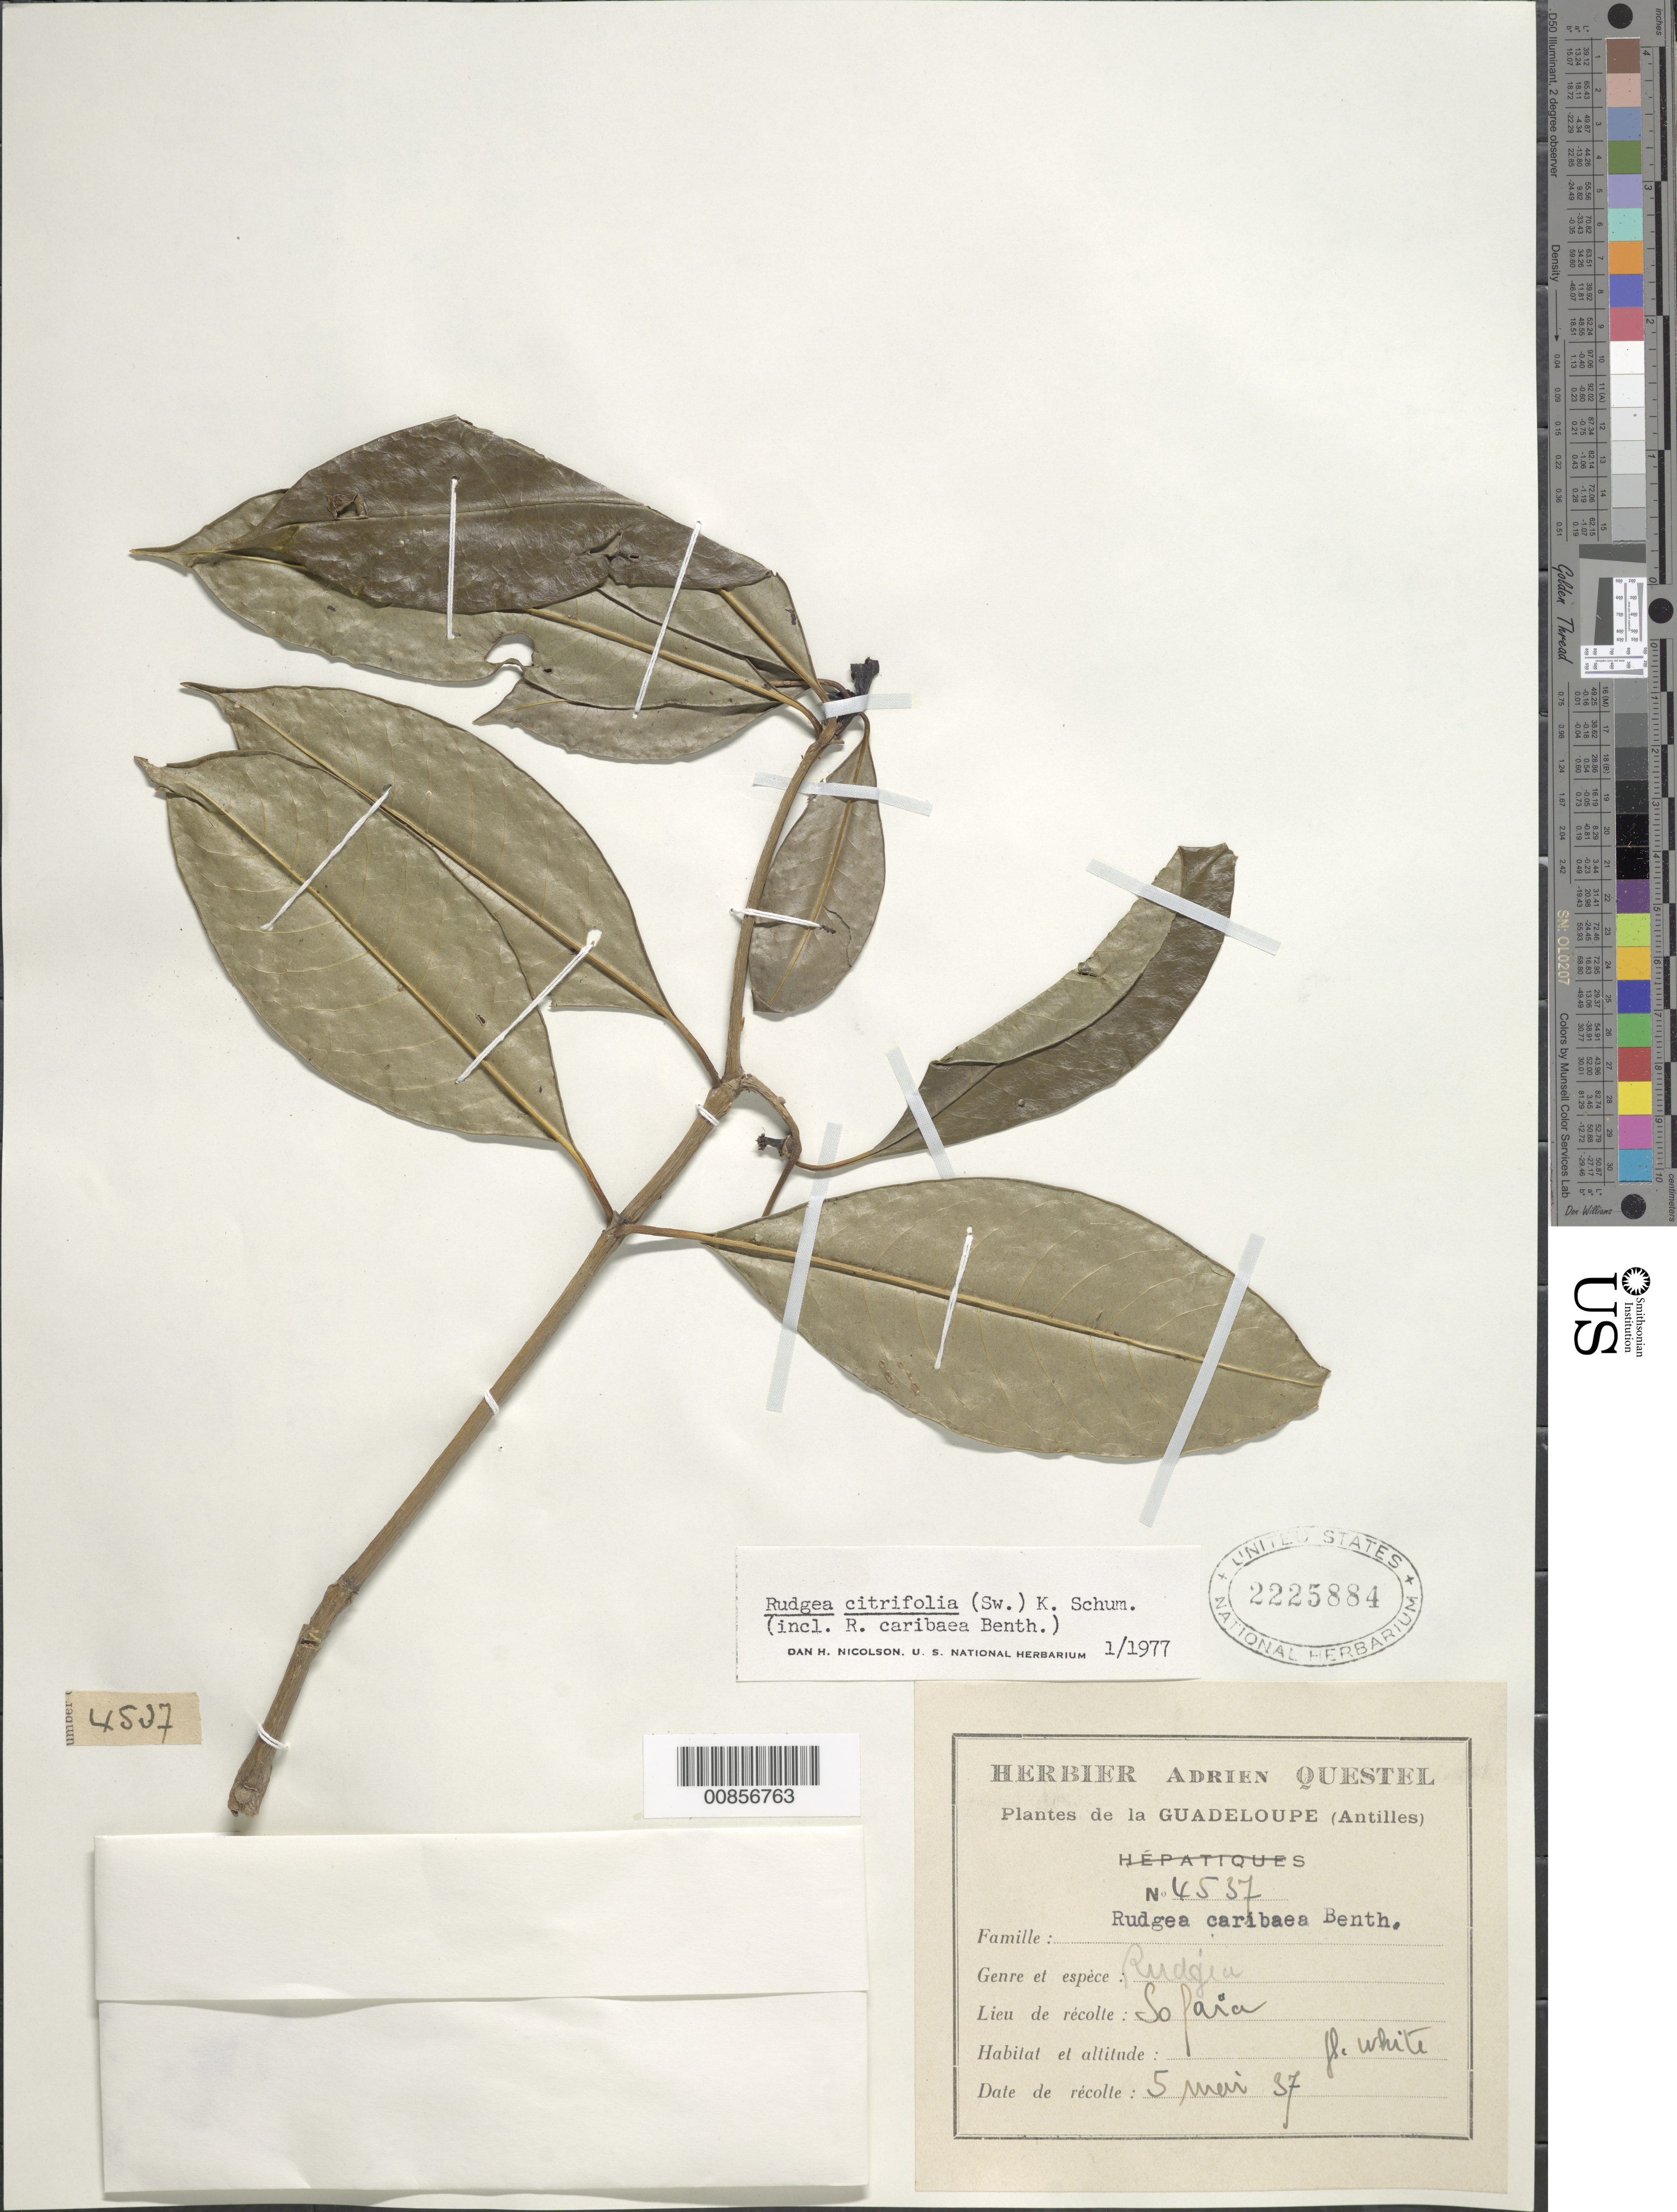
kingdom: Plantae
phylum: Tracheophyta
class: Magnoliopsida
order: Gentianales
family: Rubiaceae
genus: Rudgea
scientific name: Rudgea citrifolia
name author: (Sw.) K. Schum.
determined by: Nicolson, Dan H.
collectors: A. Questel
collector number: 4537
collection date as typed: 05 May --37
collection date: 1837-05-05 or 1937-05-05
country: Guadeloupe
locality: Sofaia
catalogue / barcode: US 2225884